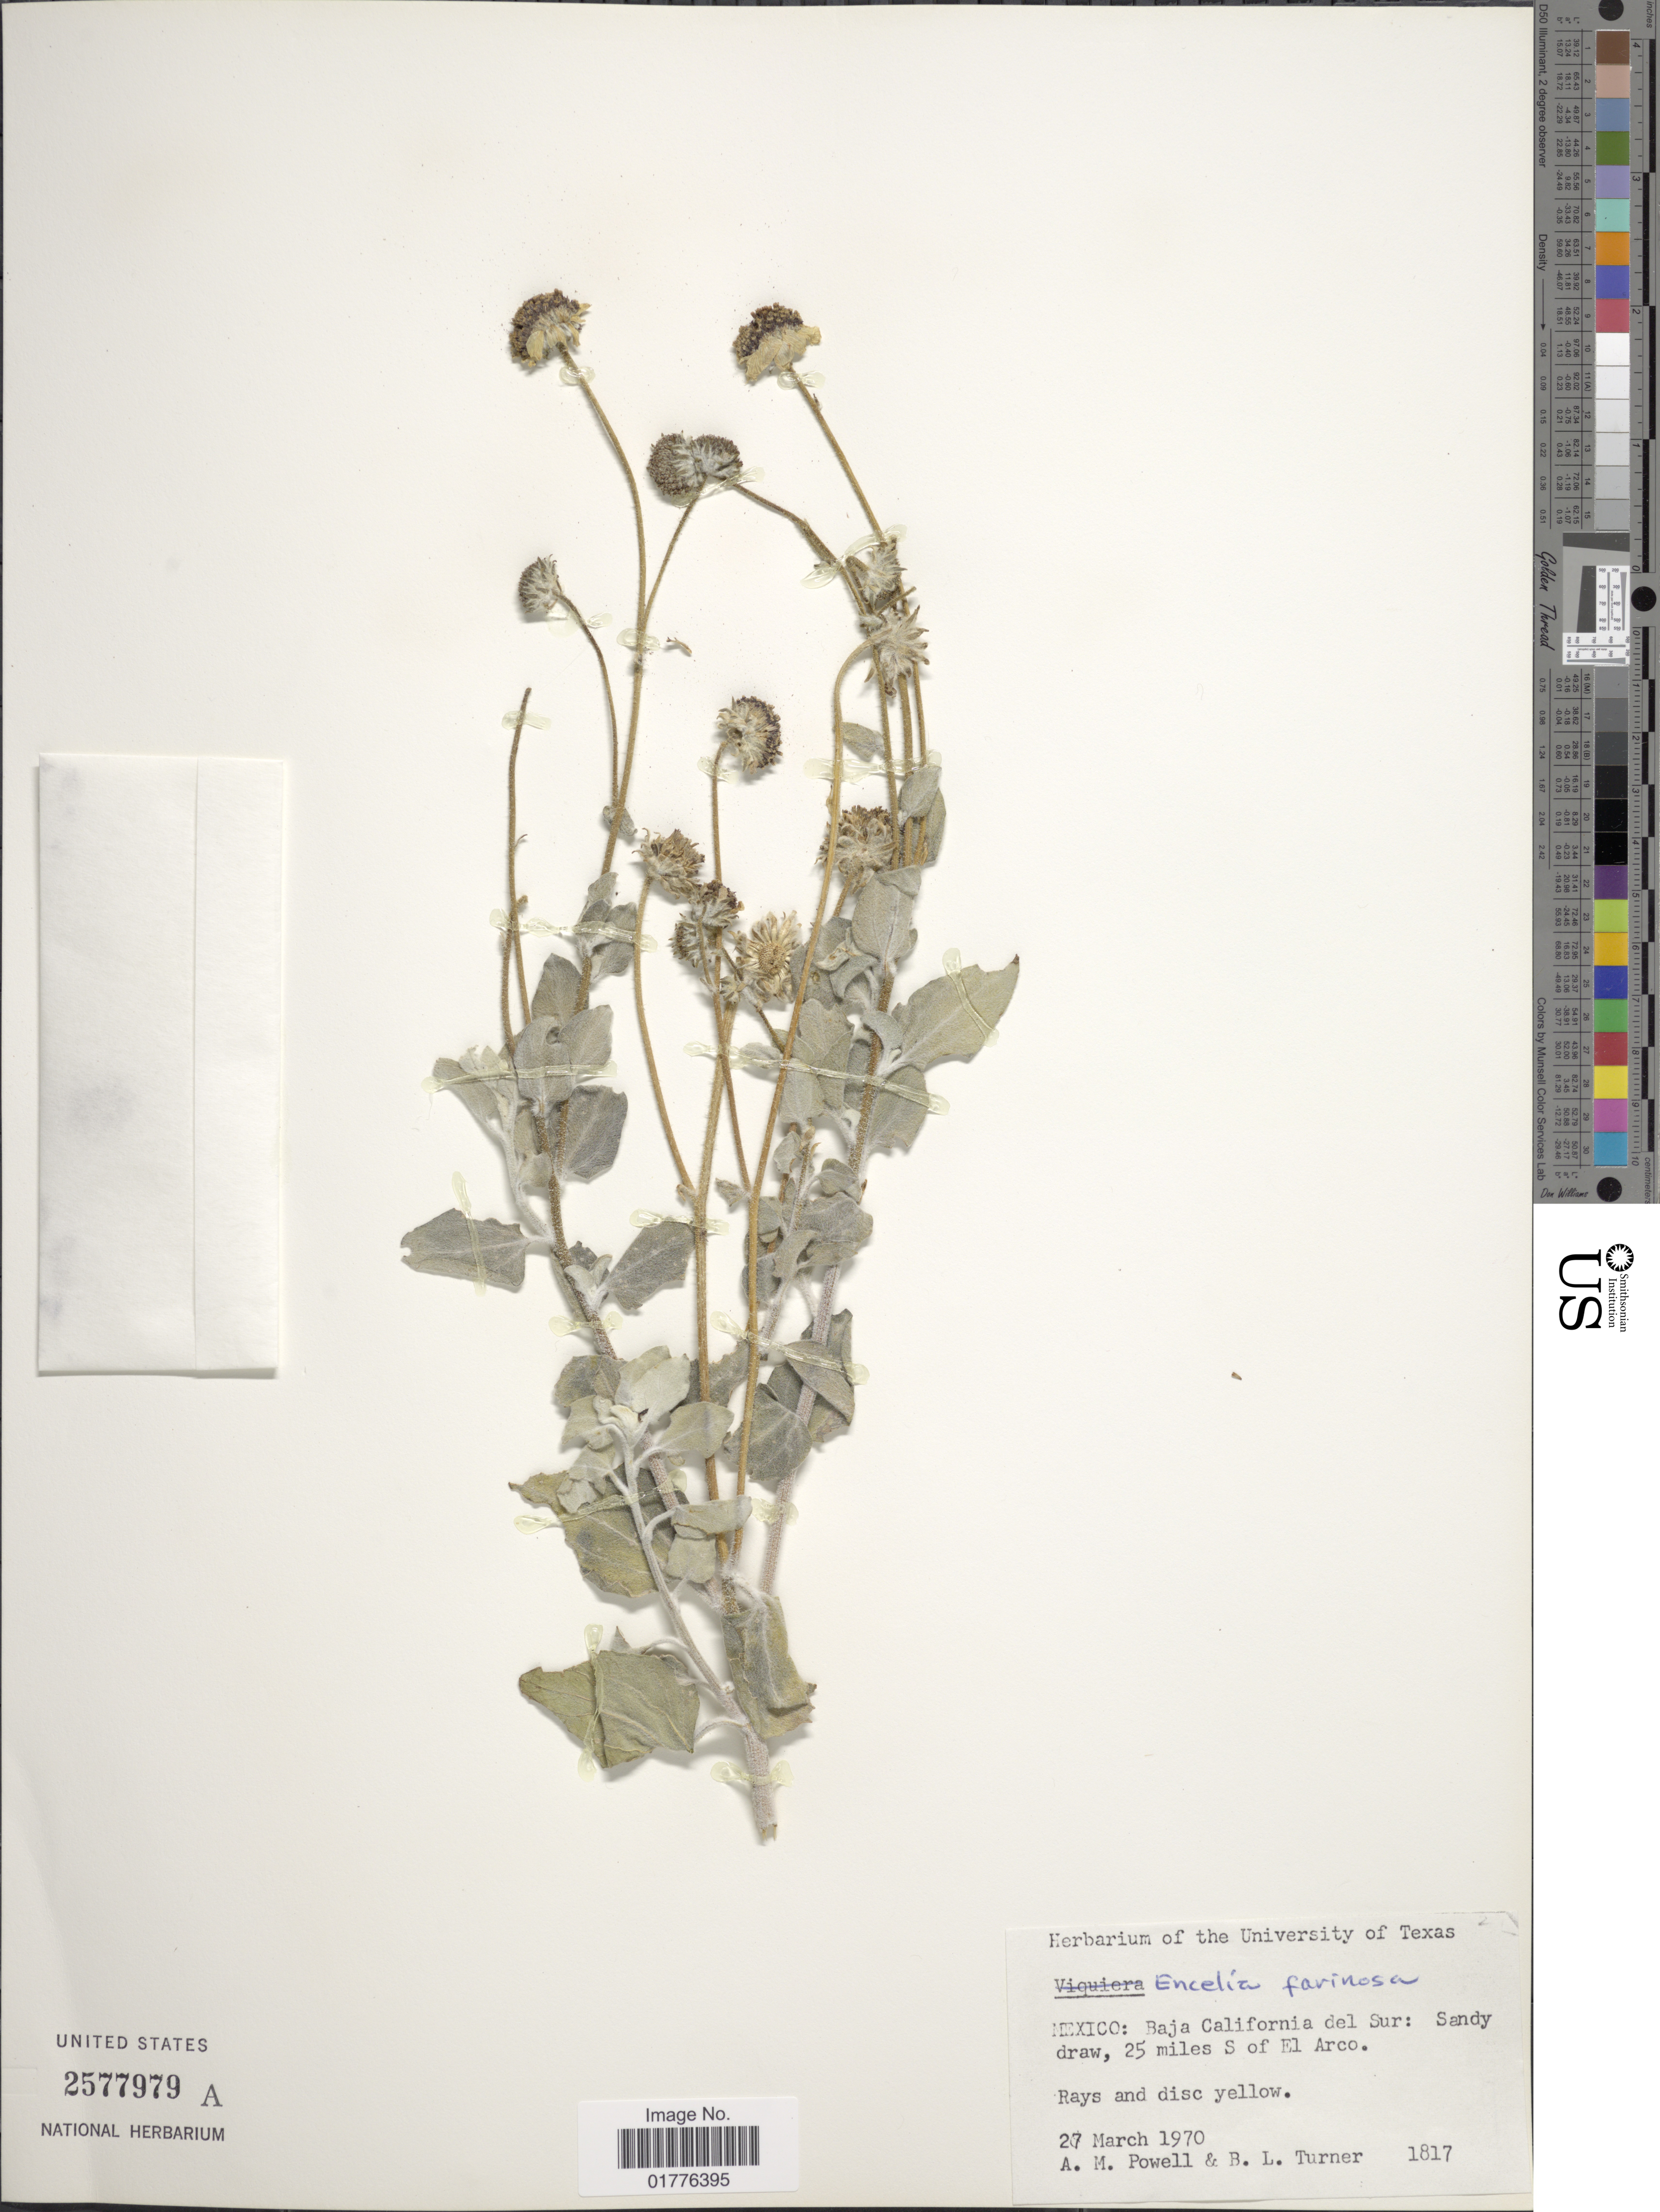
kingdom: Plantae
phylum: Tracheophyta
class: Magnoliopsida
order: Asterales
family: Asteraceae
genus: Encelia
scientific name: Encelia farinosa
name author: A. Gray ex Torr. in Emory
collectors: A. M. Powell & B. L. Turner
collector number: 1817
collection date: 1970-03-27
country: Mexico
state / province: Baja California Sur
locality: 25 miles S of El Arco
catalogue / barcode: US 2577979A